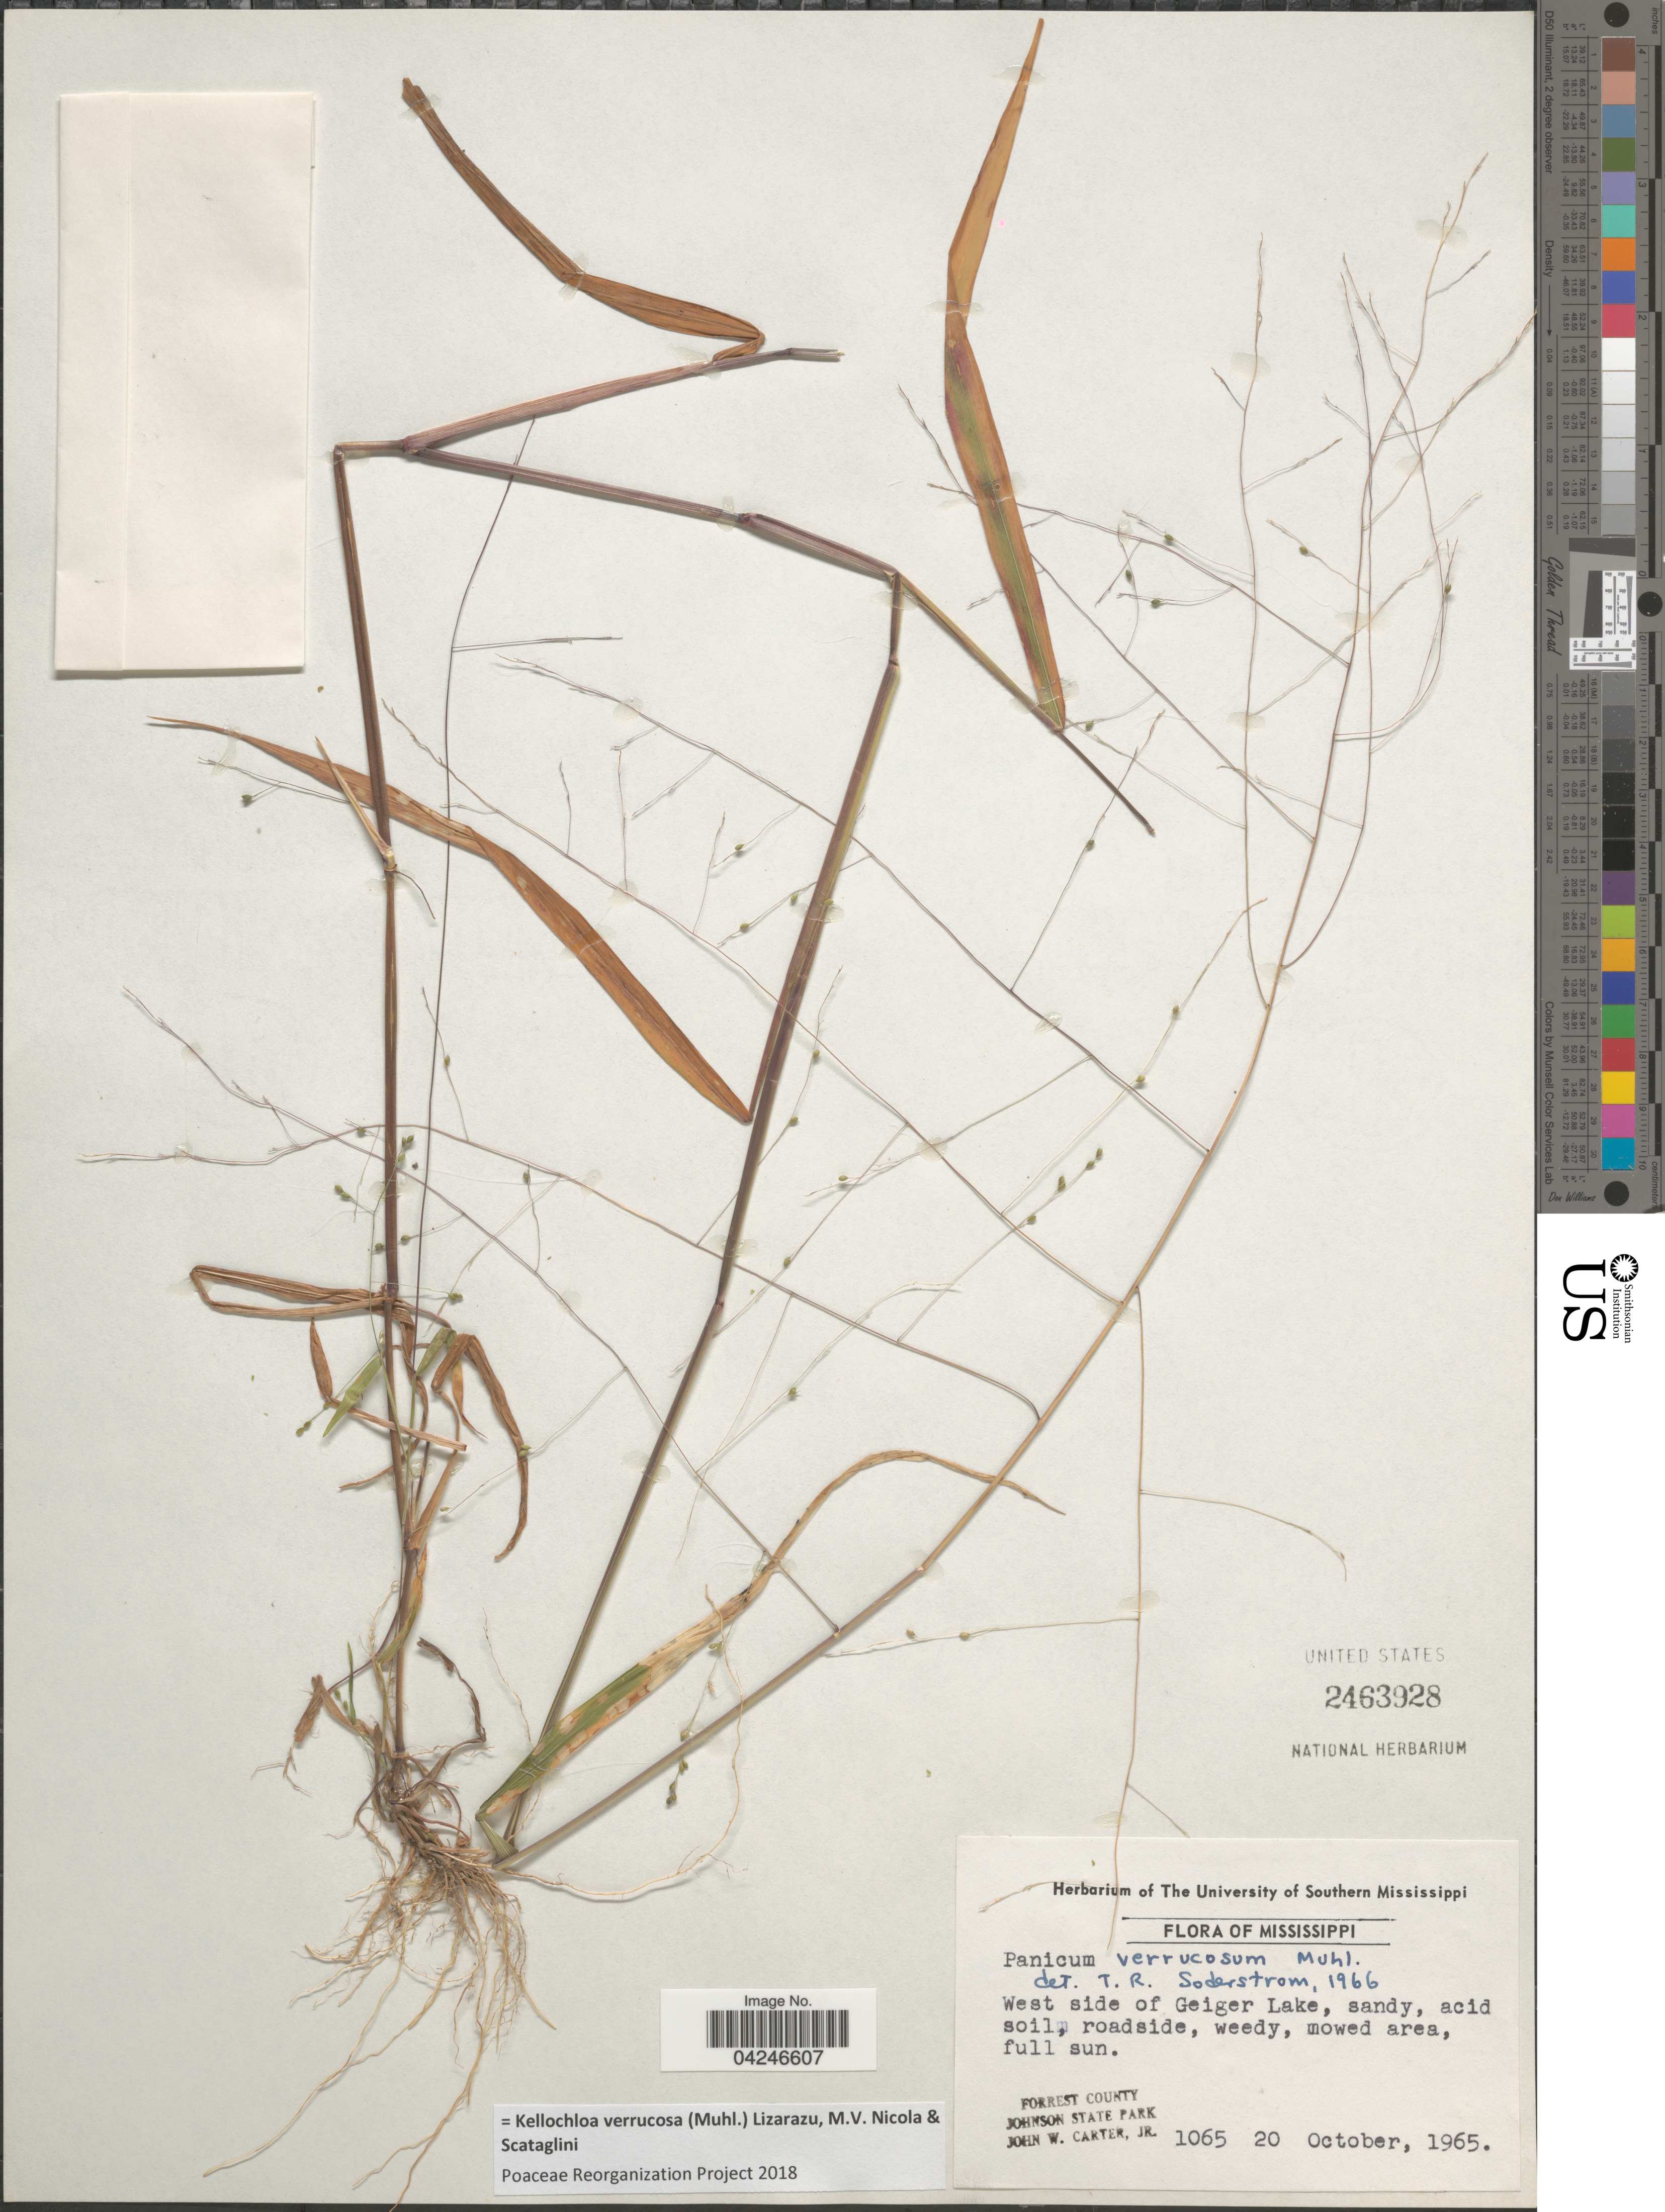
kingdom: Plantae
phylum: Tracheophyta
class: Liliopsida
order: Poales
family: Poaceae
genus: Kellochloa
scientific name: Kellochloa verrucosa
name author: (Muhl.) Lizarazu et al.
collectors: J. W. Carter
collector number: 1065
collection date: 1965-10-20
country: United States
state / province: Mississippi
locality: West side of Geiger Lake.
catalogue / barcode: US 2463928